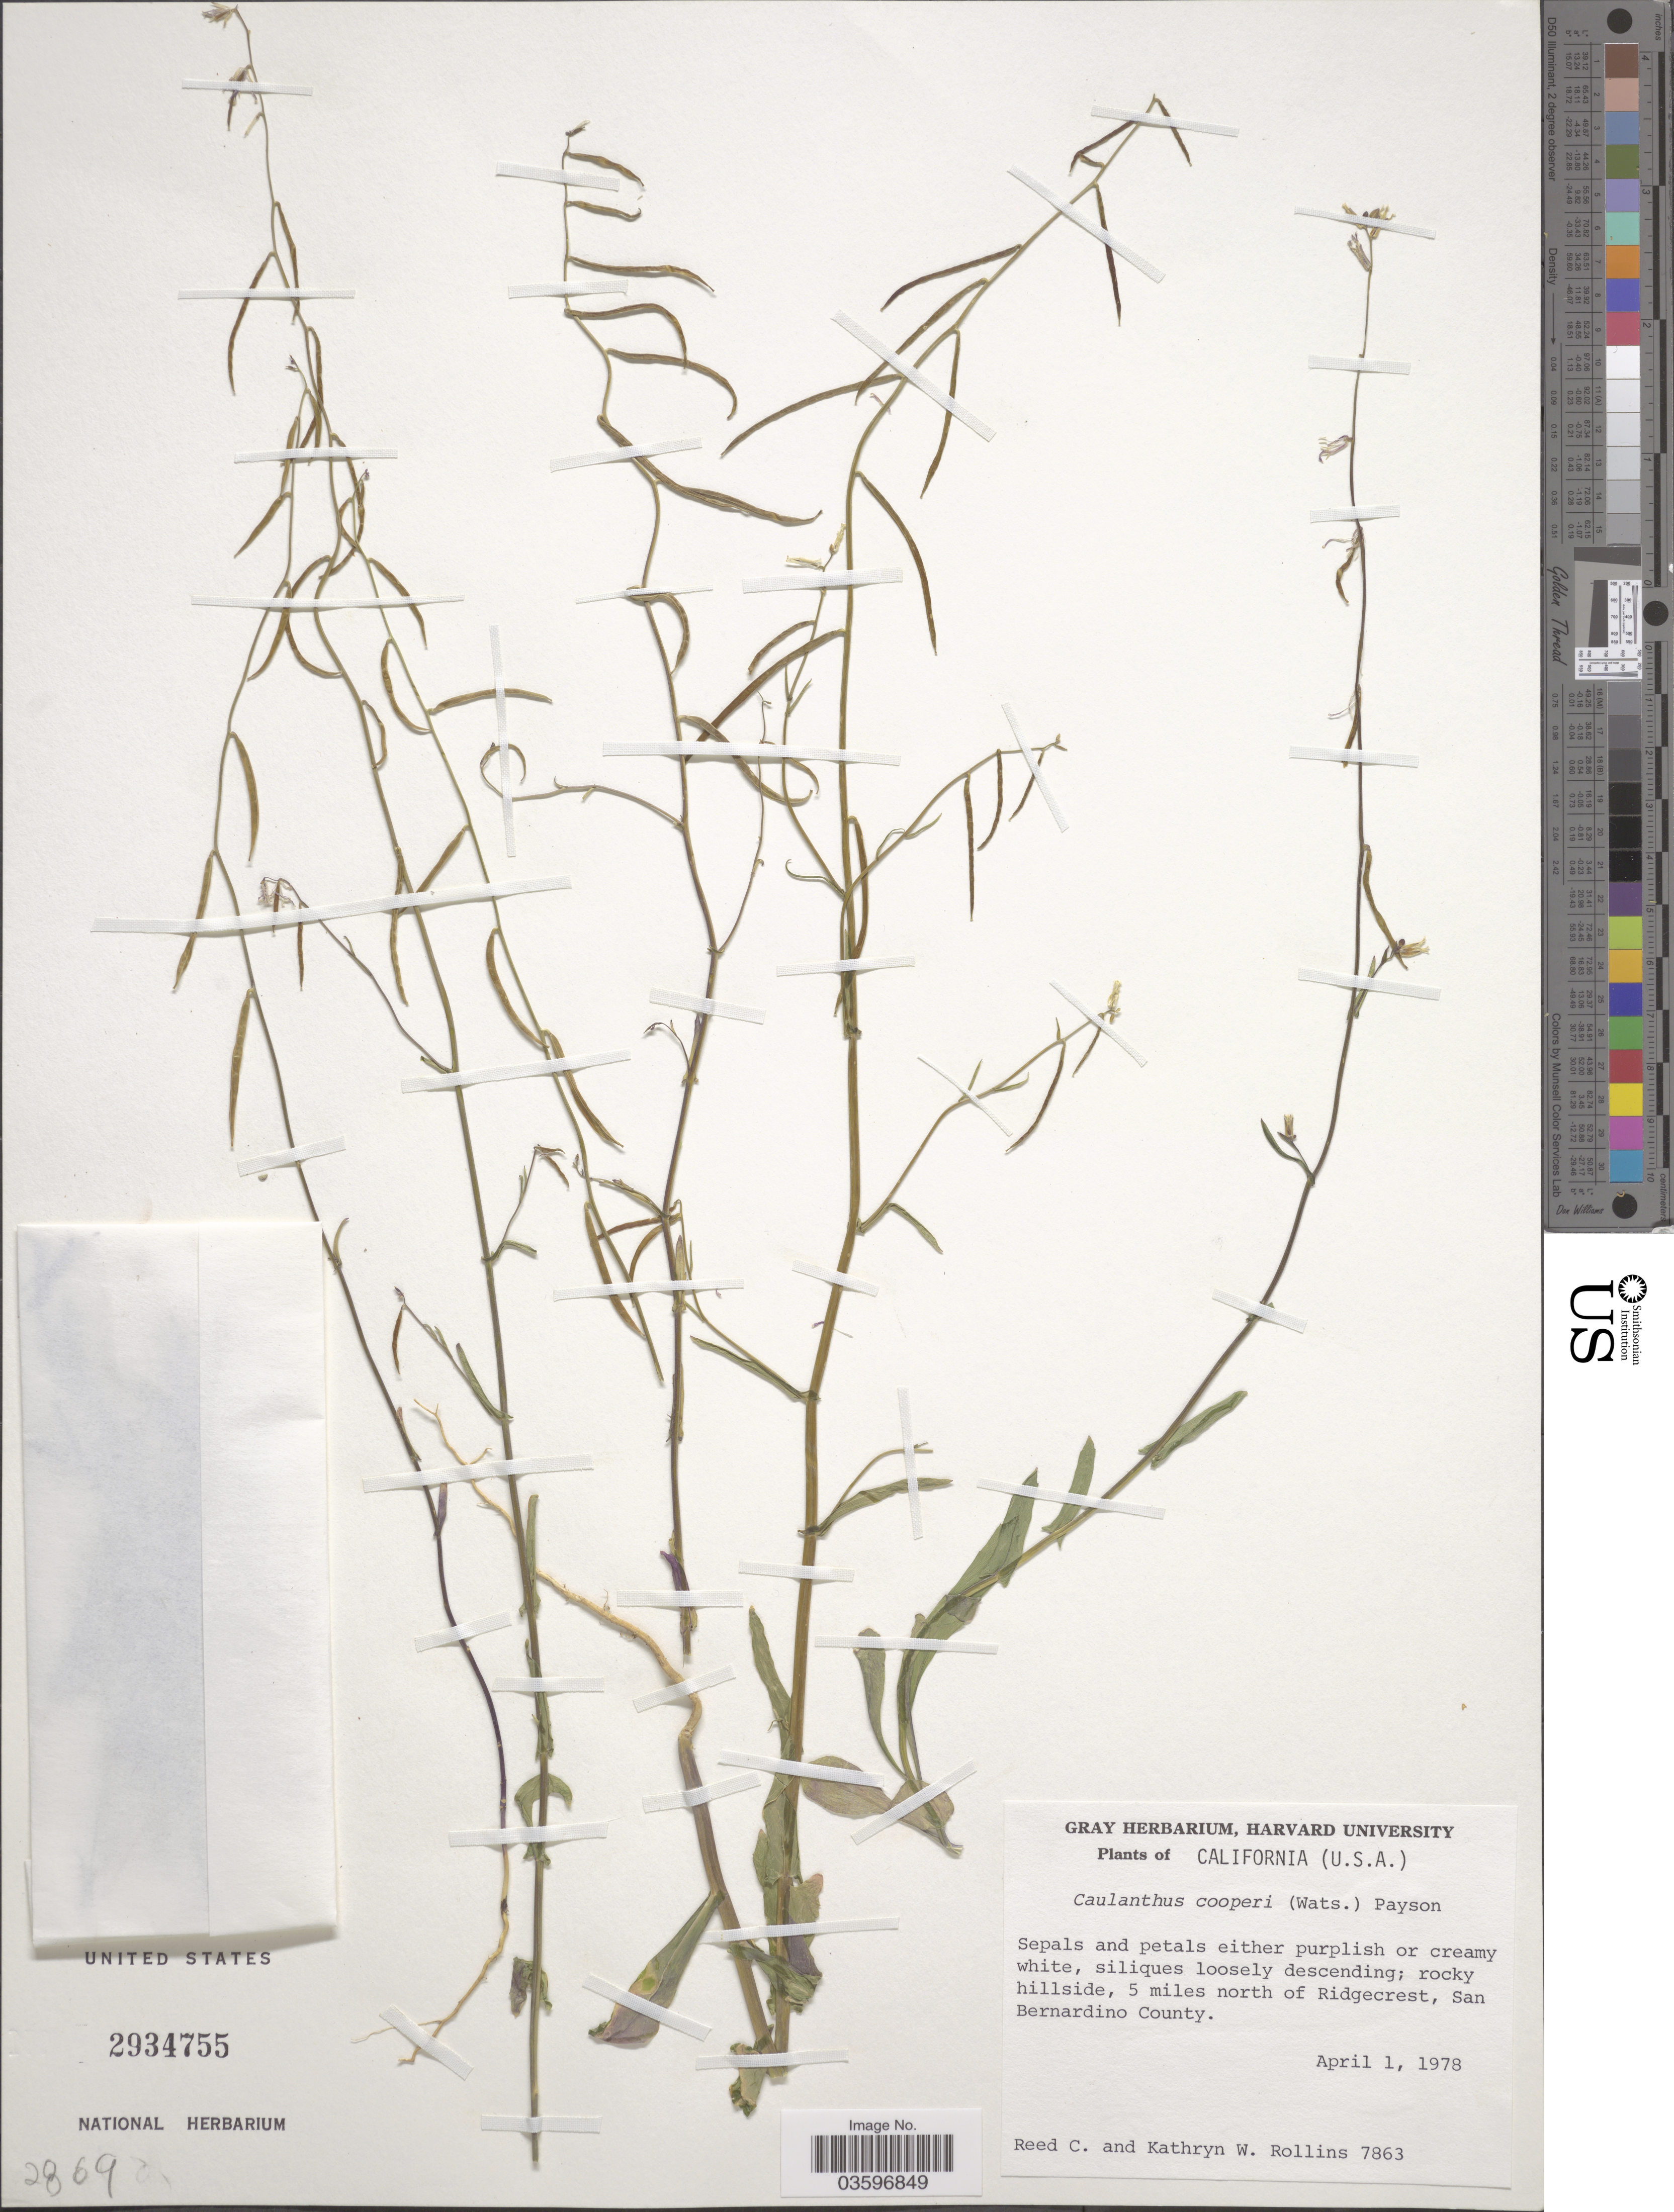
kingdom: Plantae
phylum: Tracheophyta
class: Magnoliopsida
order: Brassicales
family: Brassicaceae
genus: Caulanthus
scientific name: Caulanthus cooperi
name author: (S. Watson) Payson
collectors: R. C. Rollins & K. W. Rollins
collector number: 7863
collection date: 1978-04-01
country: United States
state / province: California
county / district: San Bernardino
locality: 5 miles north of Ridgecrest, San Bernardino County.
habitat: rocky hillside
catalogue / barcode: US 2934755